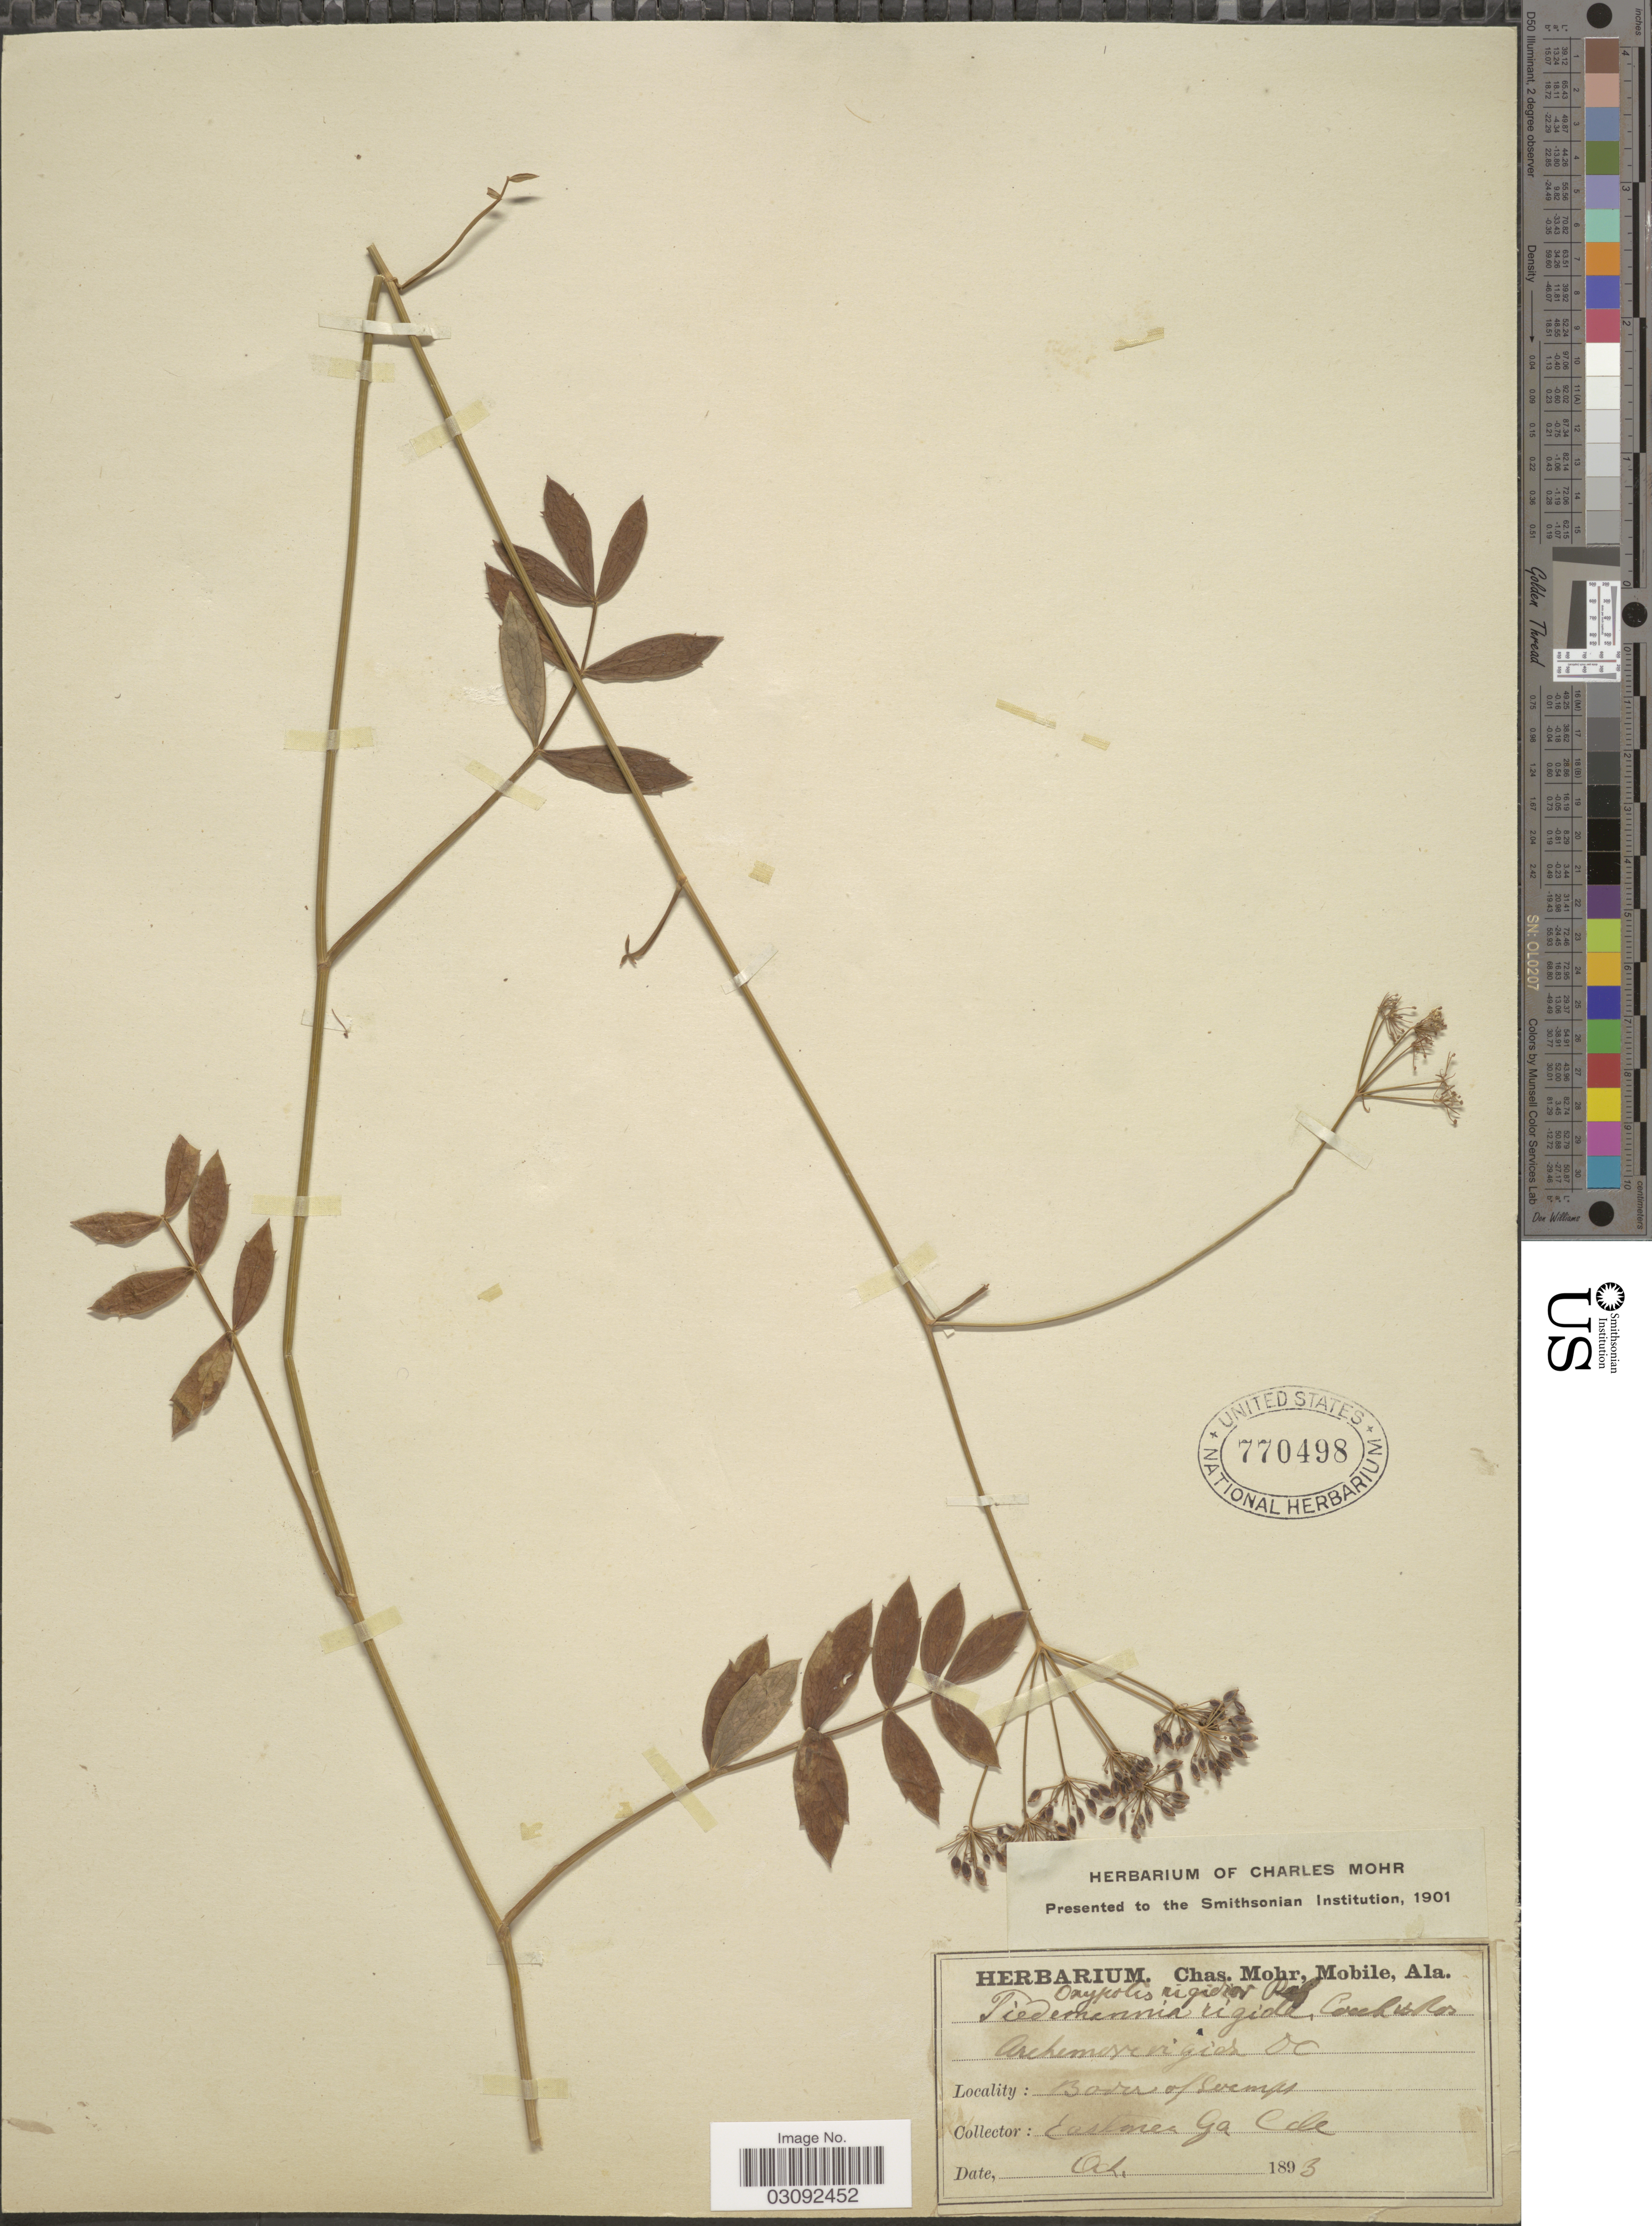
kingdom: Plantae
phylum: Tracheophyta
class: Magnoliopsida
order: Apiales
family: Apiaceae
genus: Oxypolis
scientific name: Oxypolis rigidior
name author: (L.) Raf.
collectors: Mohr, C. T. (herbarium)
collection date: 1893-10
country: United States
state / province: Georgia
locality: Eastman Ga.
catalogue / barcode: US 770498